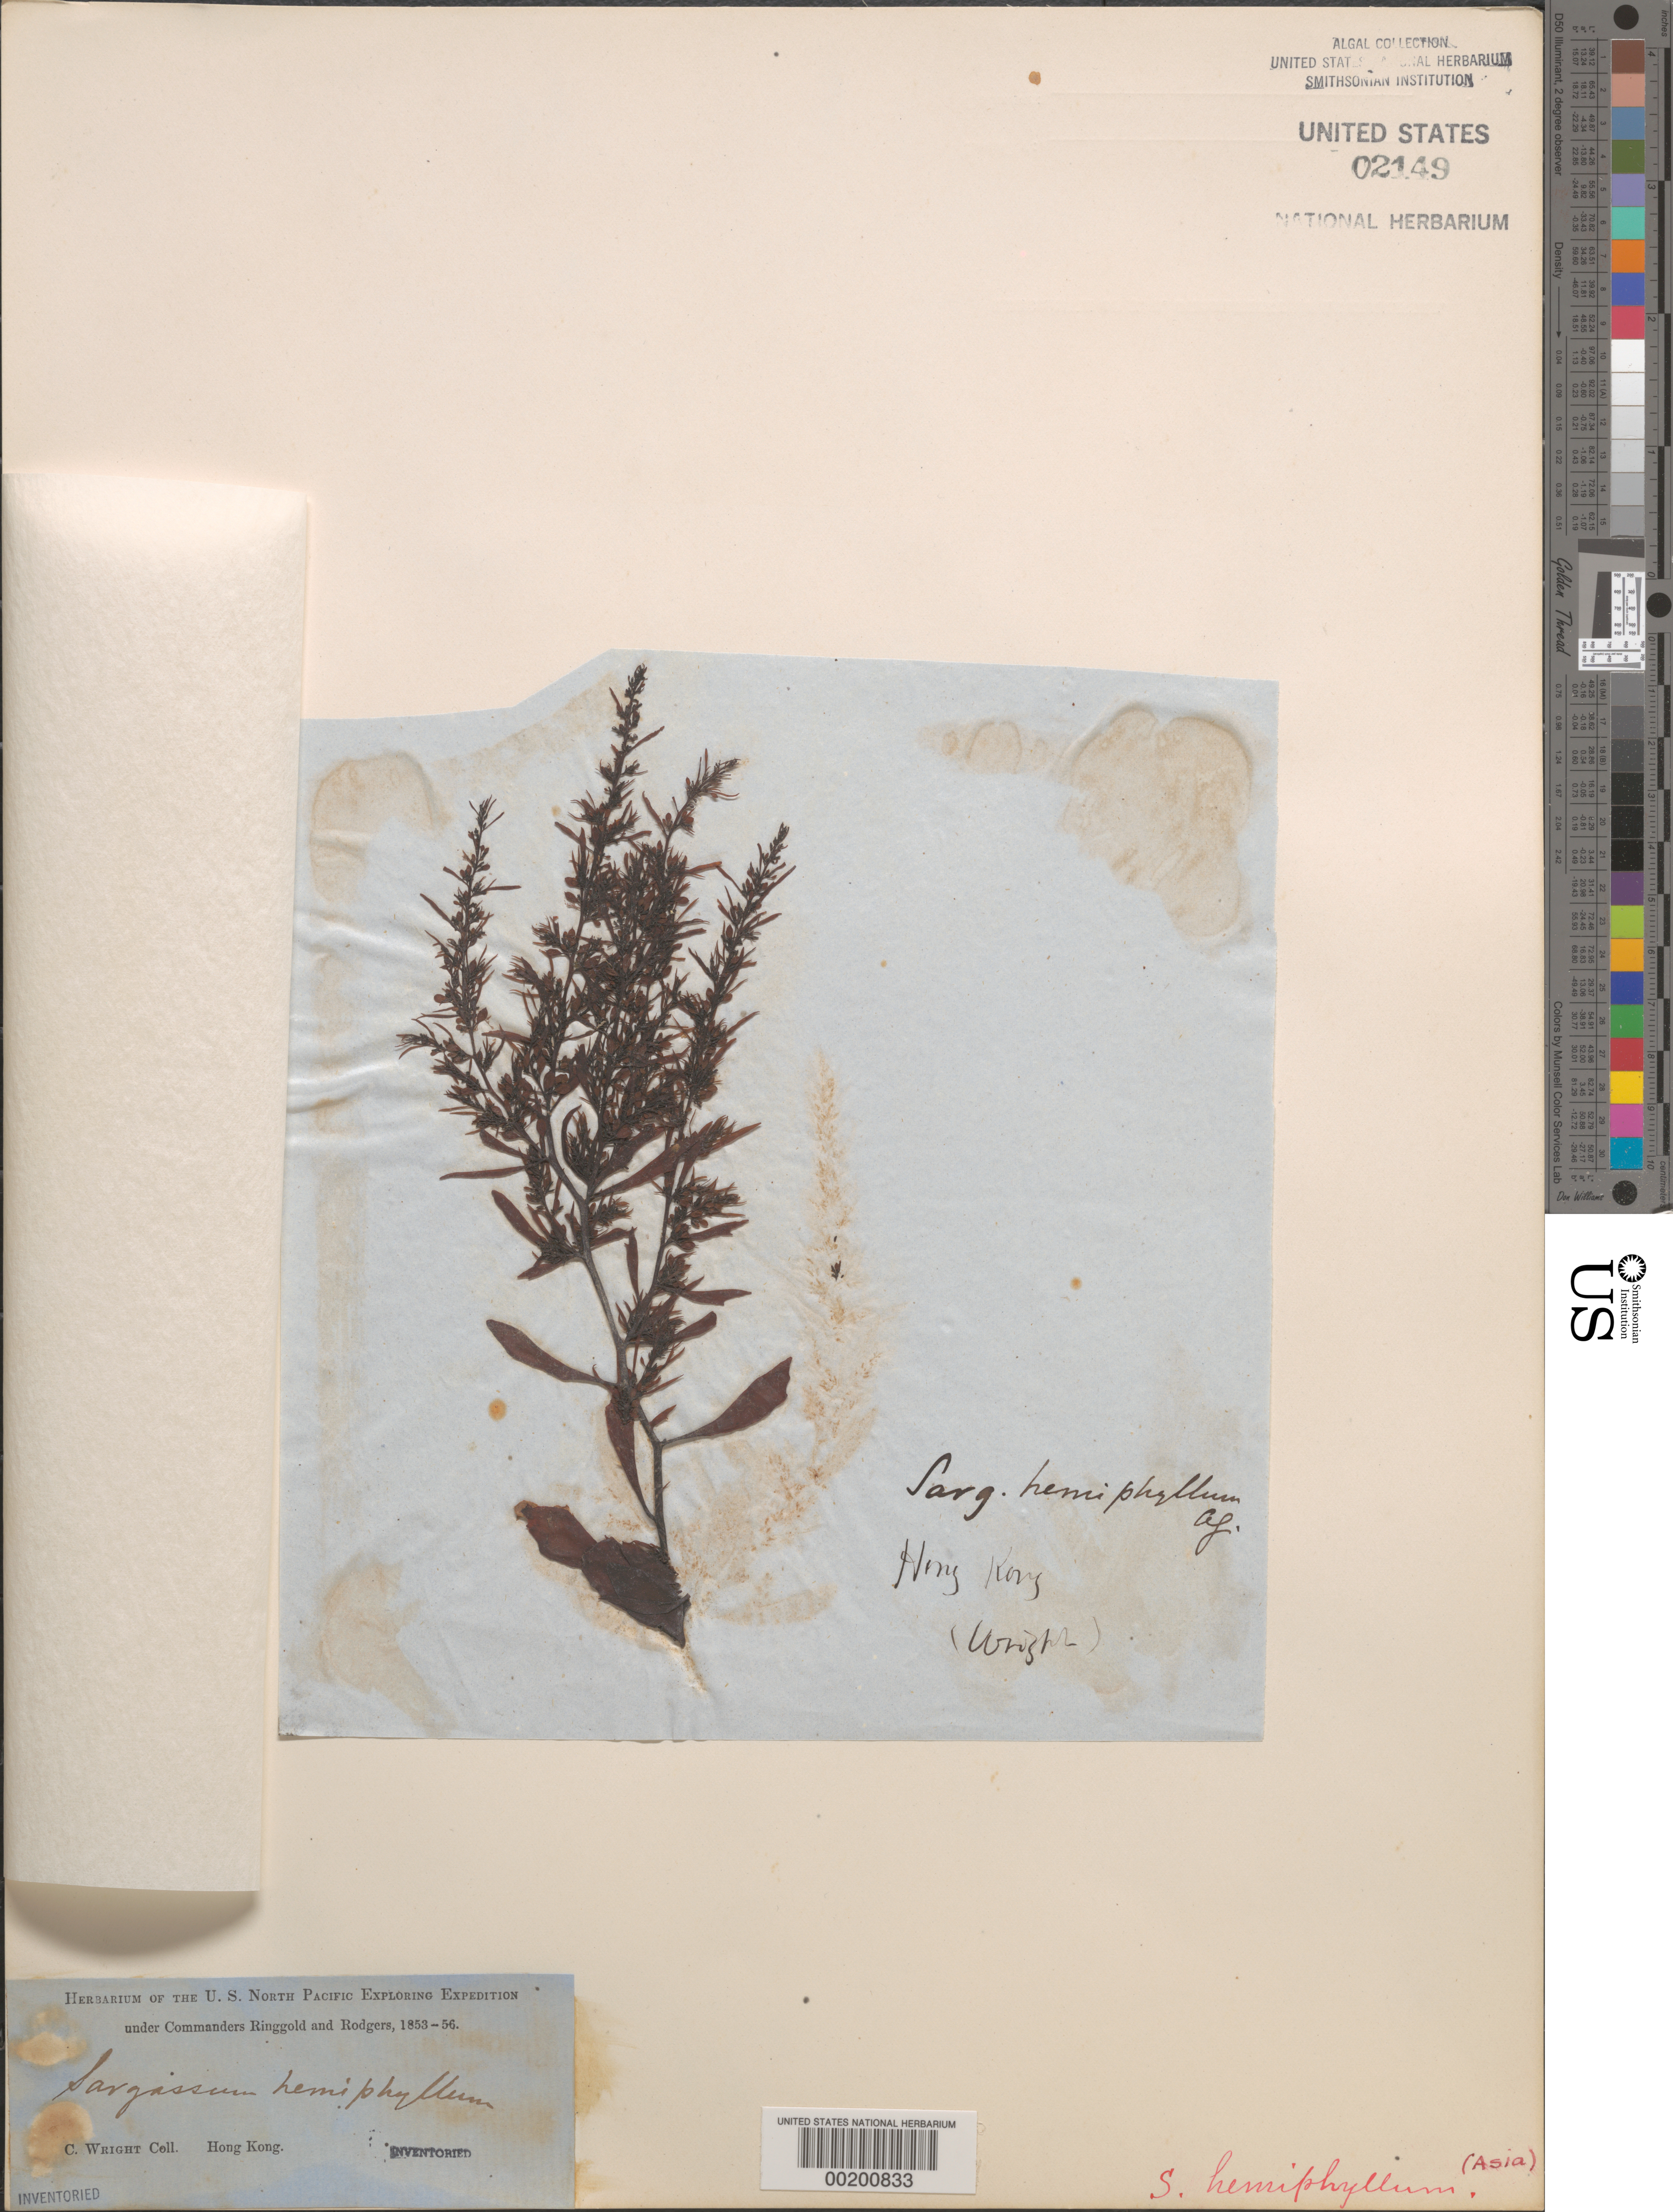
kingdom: Chromista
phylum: Ochrophyta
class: Phaeophyceae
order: Fucales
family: Sargassaceae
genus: Sargassum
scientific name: Sargassum hemiphyllum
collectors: C. Wright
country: China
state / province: Hong Kong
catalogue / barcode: US 2149